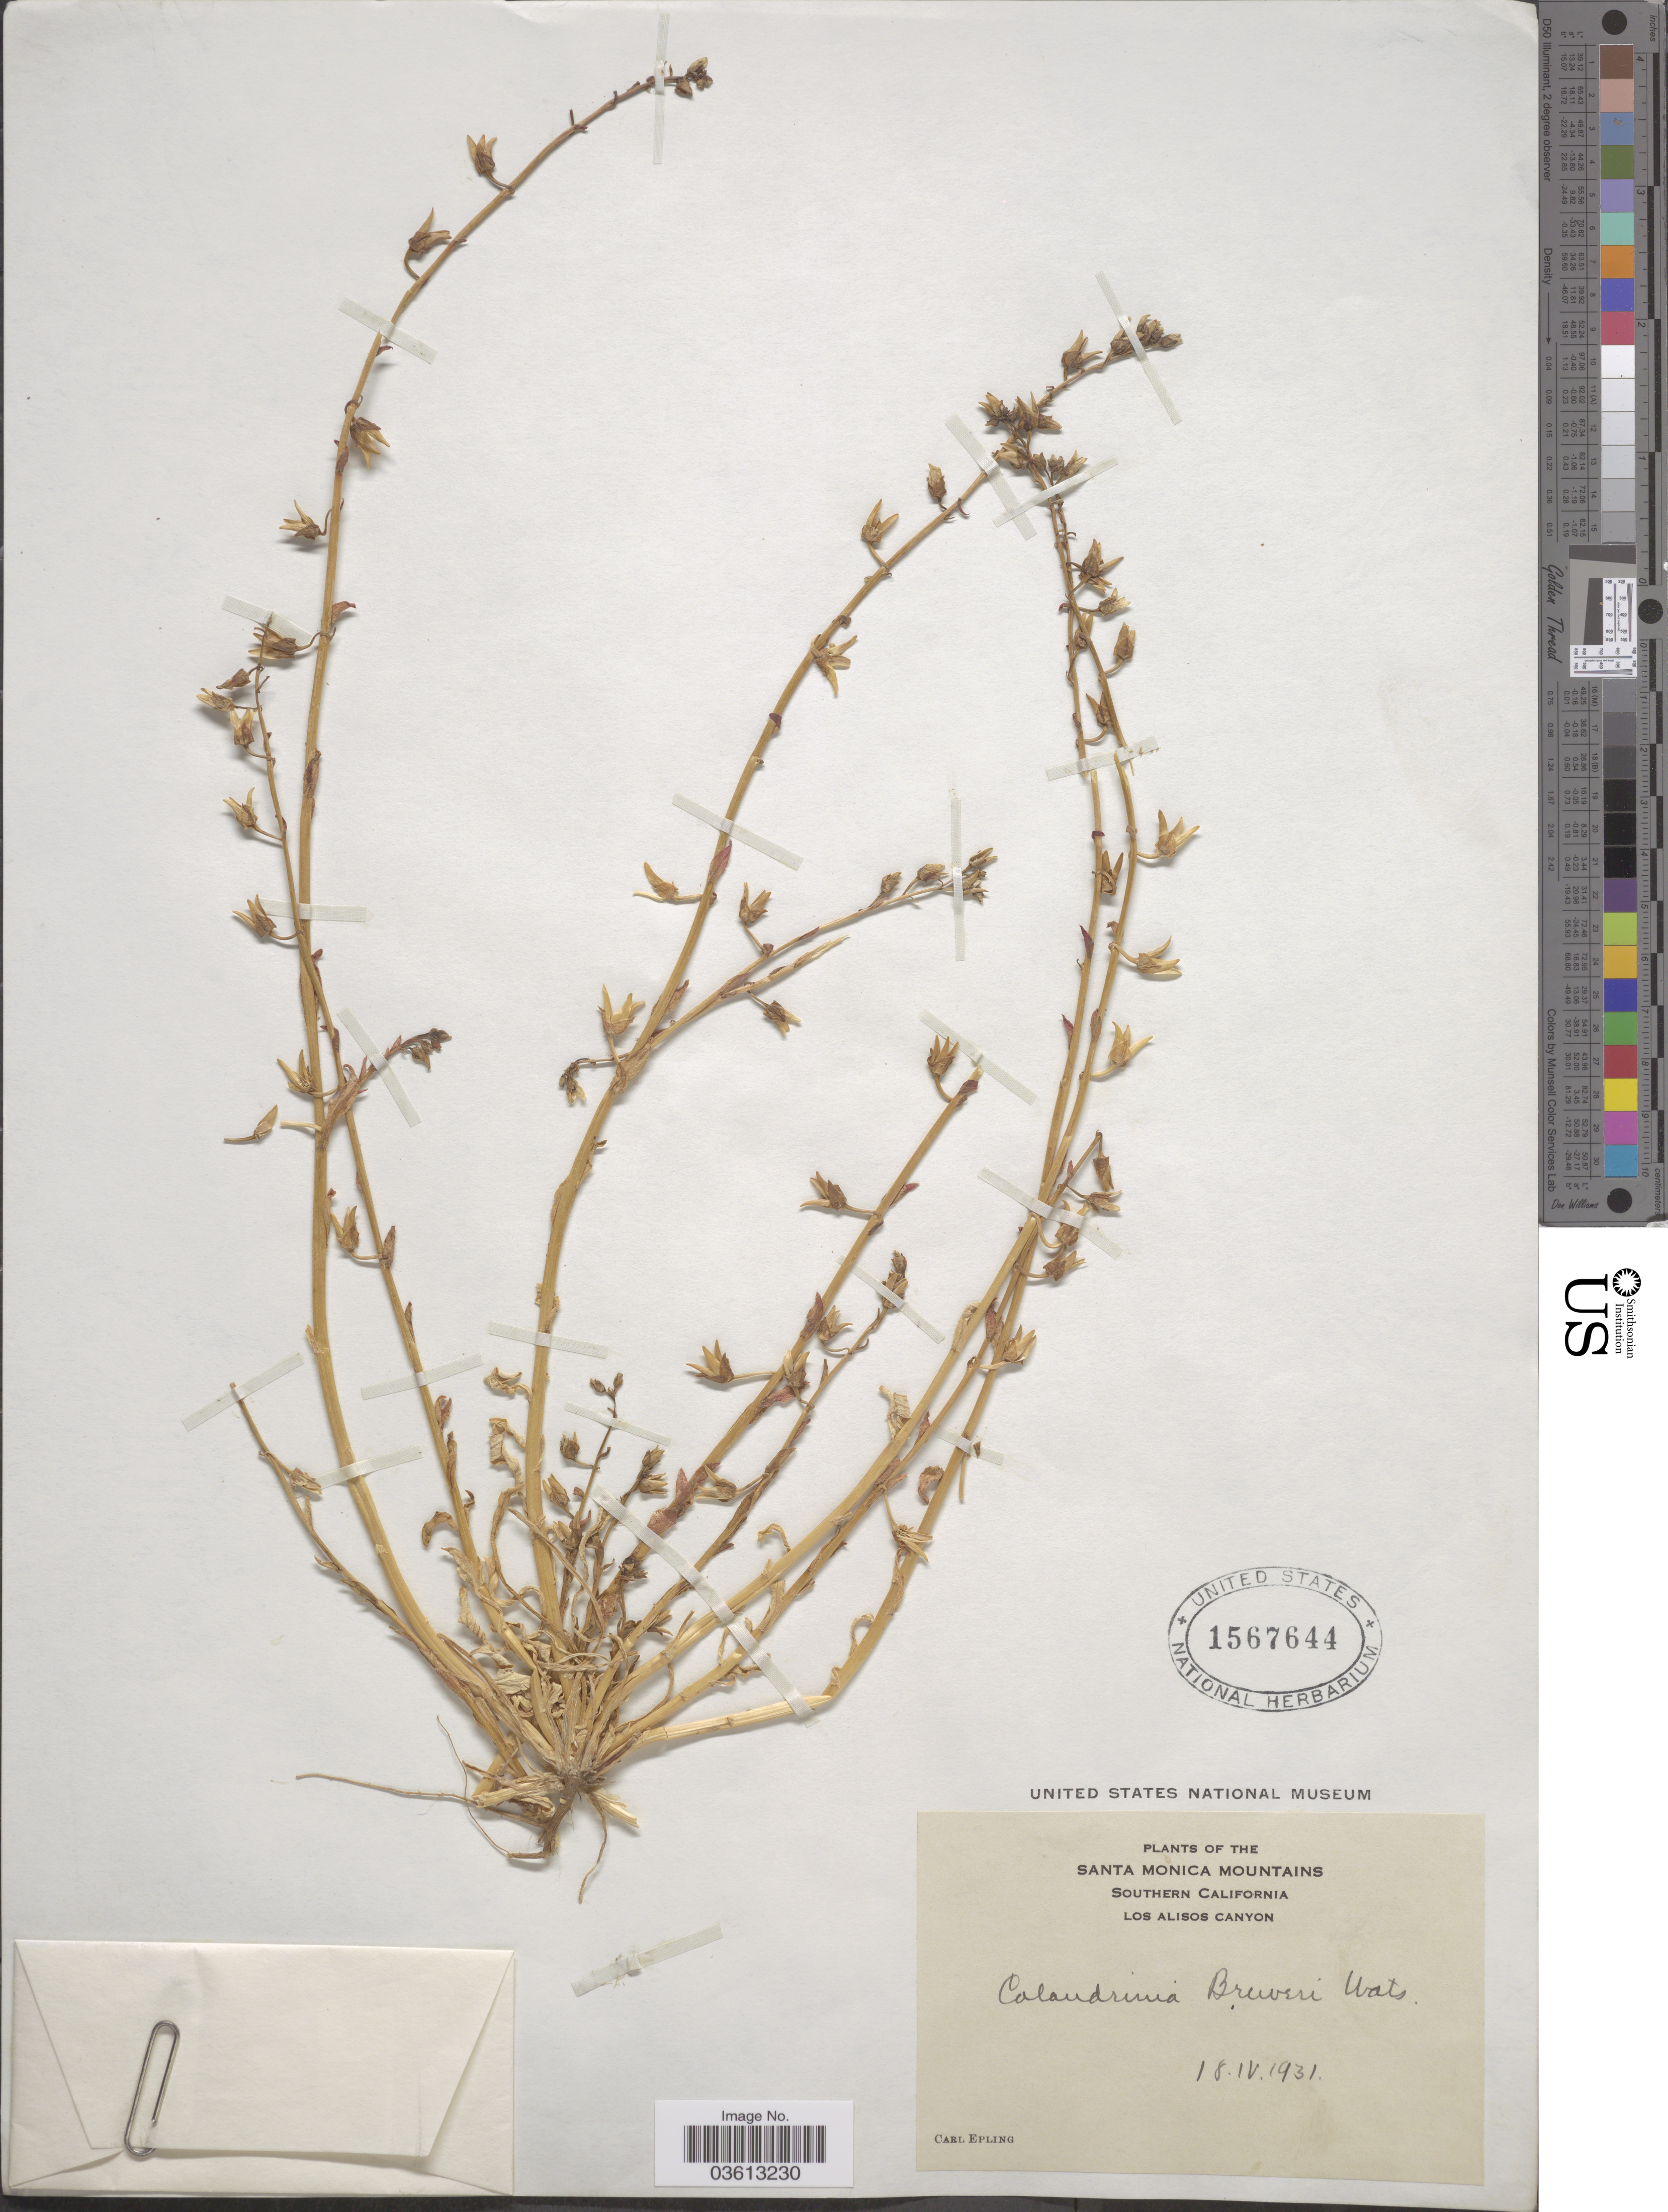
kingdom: Plantae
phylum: Tracheophyta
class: Magnoliopsida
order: Caryophyllales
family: Montiaceae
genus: Calandrinia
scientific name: Calandrinia breweri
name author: S. Watson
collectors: C. C. Epling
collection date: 1931-04-18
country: United States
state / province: California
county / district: Los Angeles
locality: Santa Monica Mountains. Southern California. Los Alisos Canyon.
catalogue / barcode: US 1567644